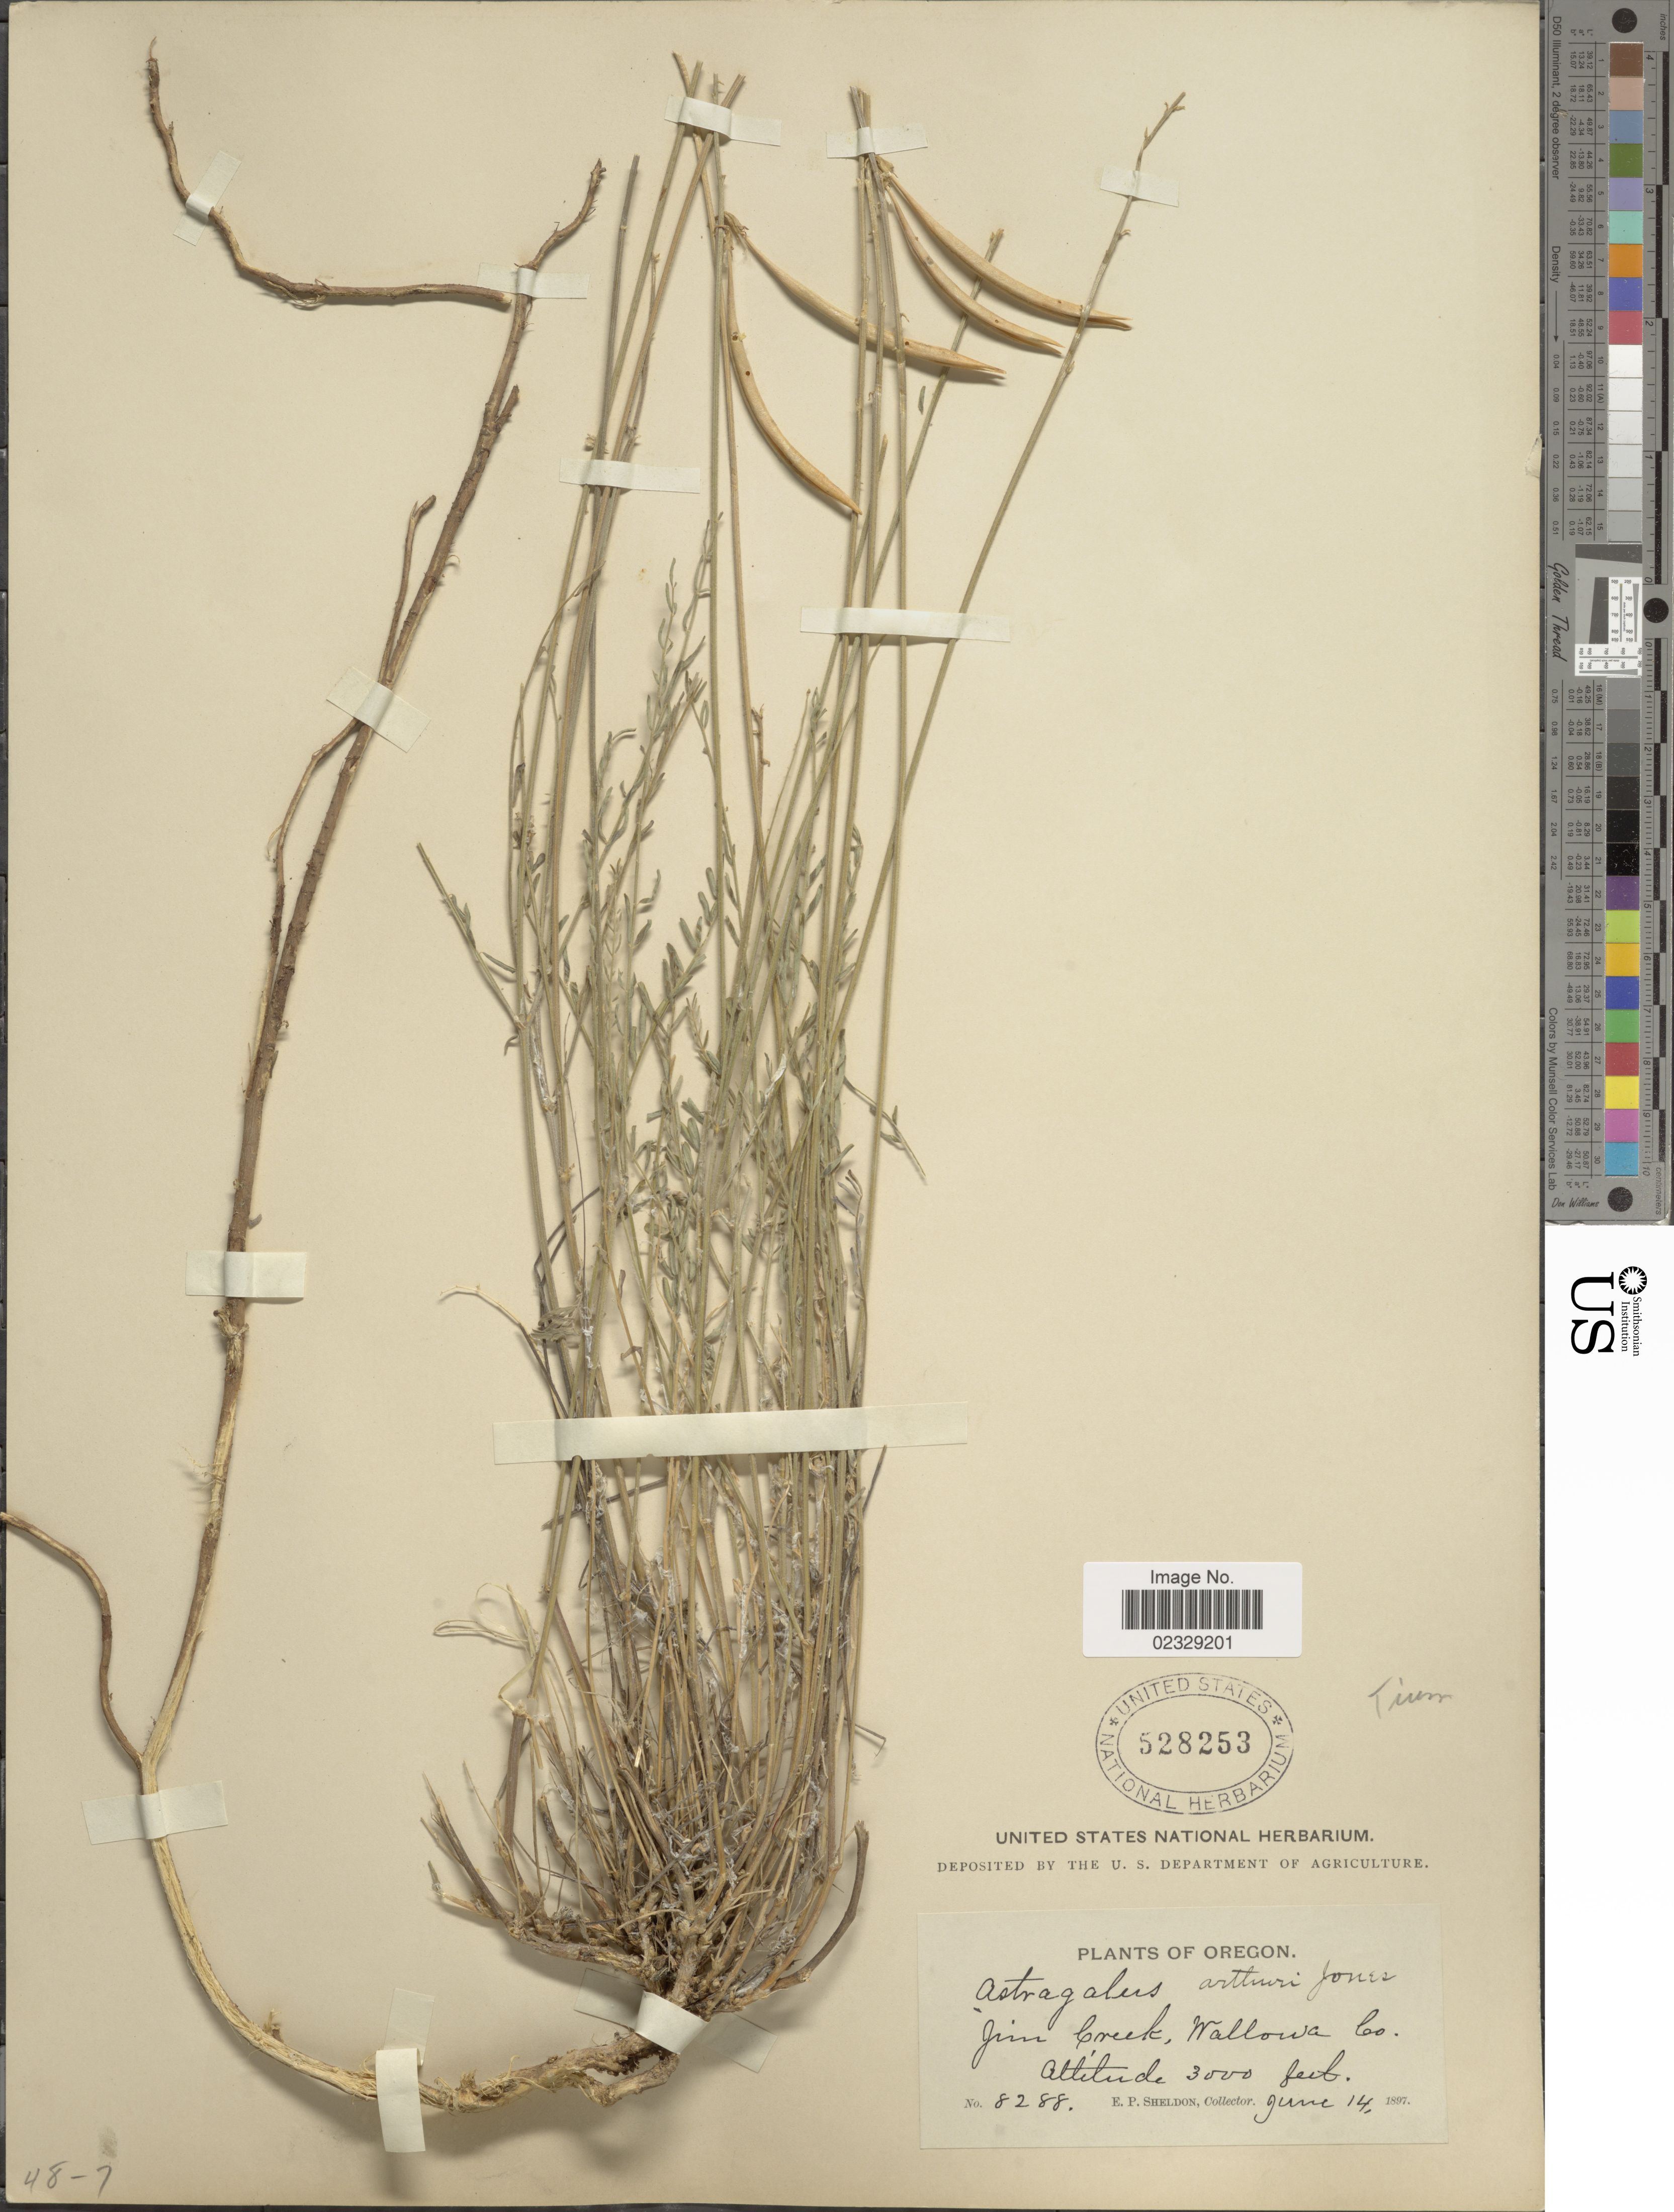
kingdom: Plantae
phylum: Tracheophyta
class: Magnoliopsida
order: Fabales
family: Fabaceae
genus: Astragalus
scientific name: Astragalus arthuri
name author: M.E. Jones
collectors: E. P. Sheldon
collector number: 8288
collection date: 1897-06-14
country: United States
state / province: Oregon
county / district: Wallowa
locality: Jim Creek, Wallowa Co.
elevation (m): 914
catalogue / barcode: US 528253